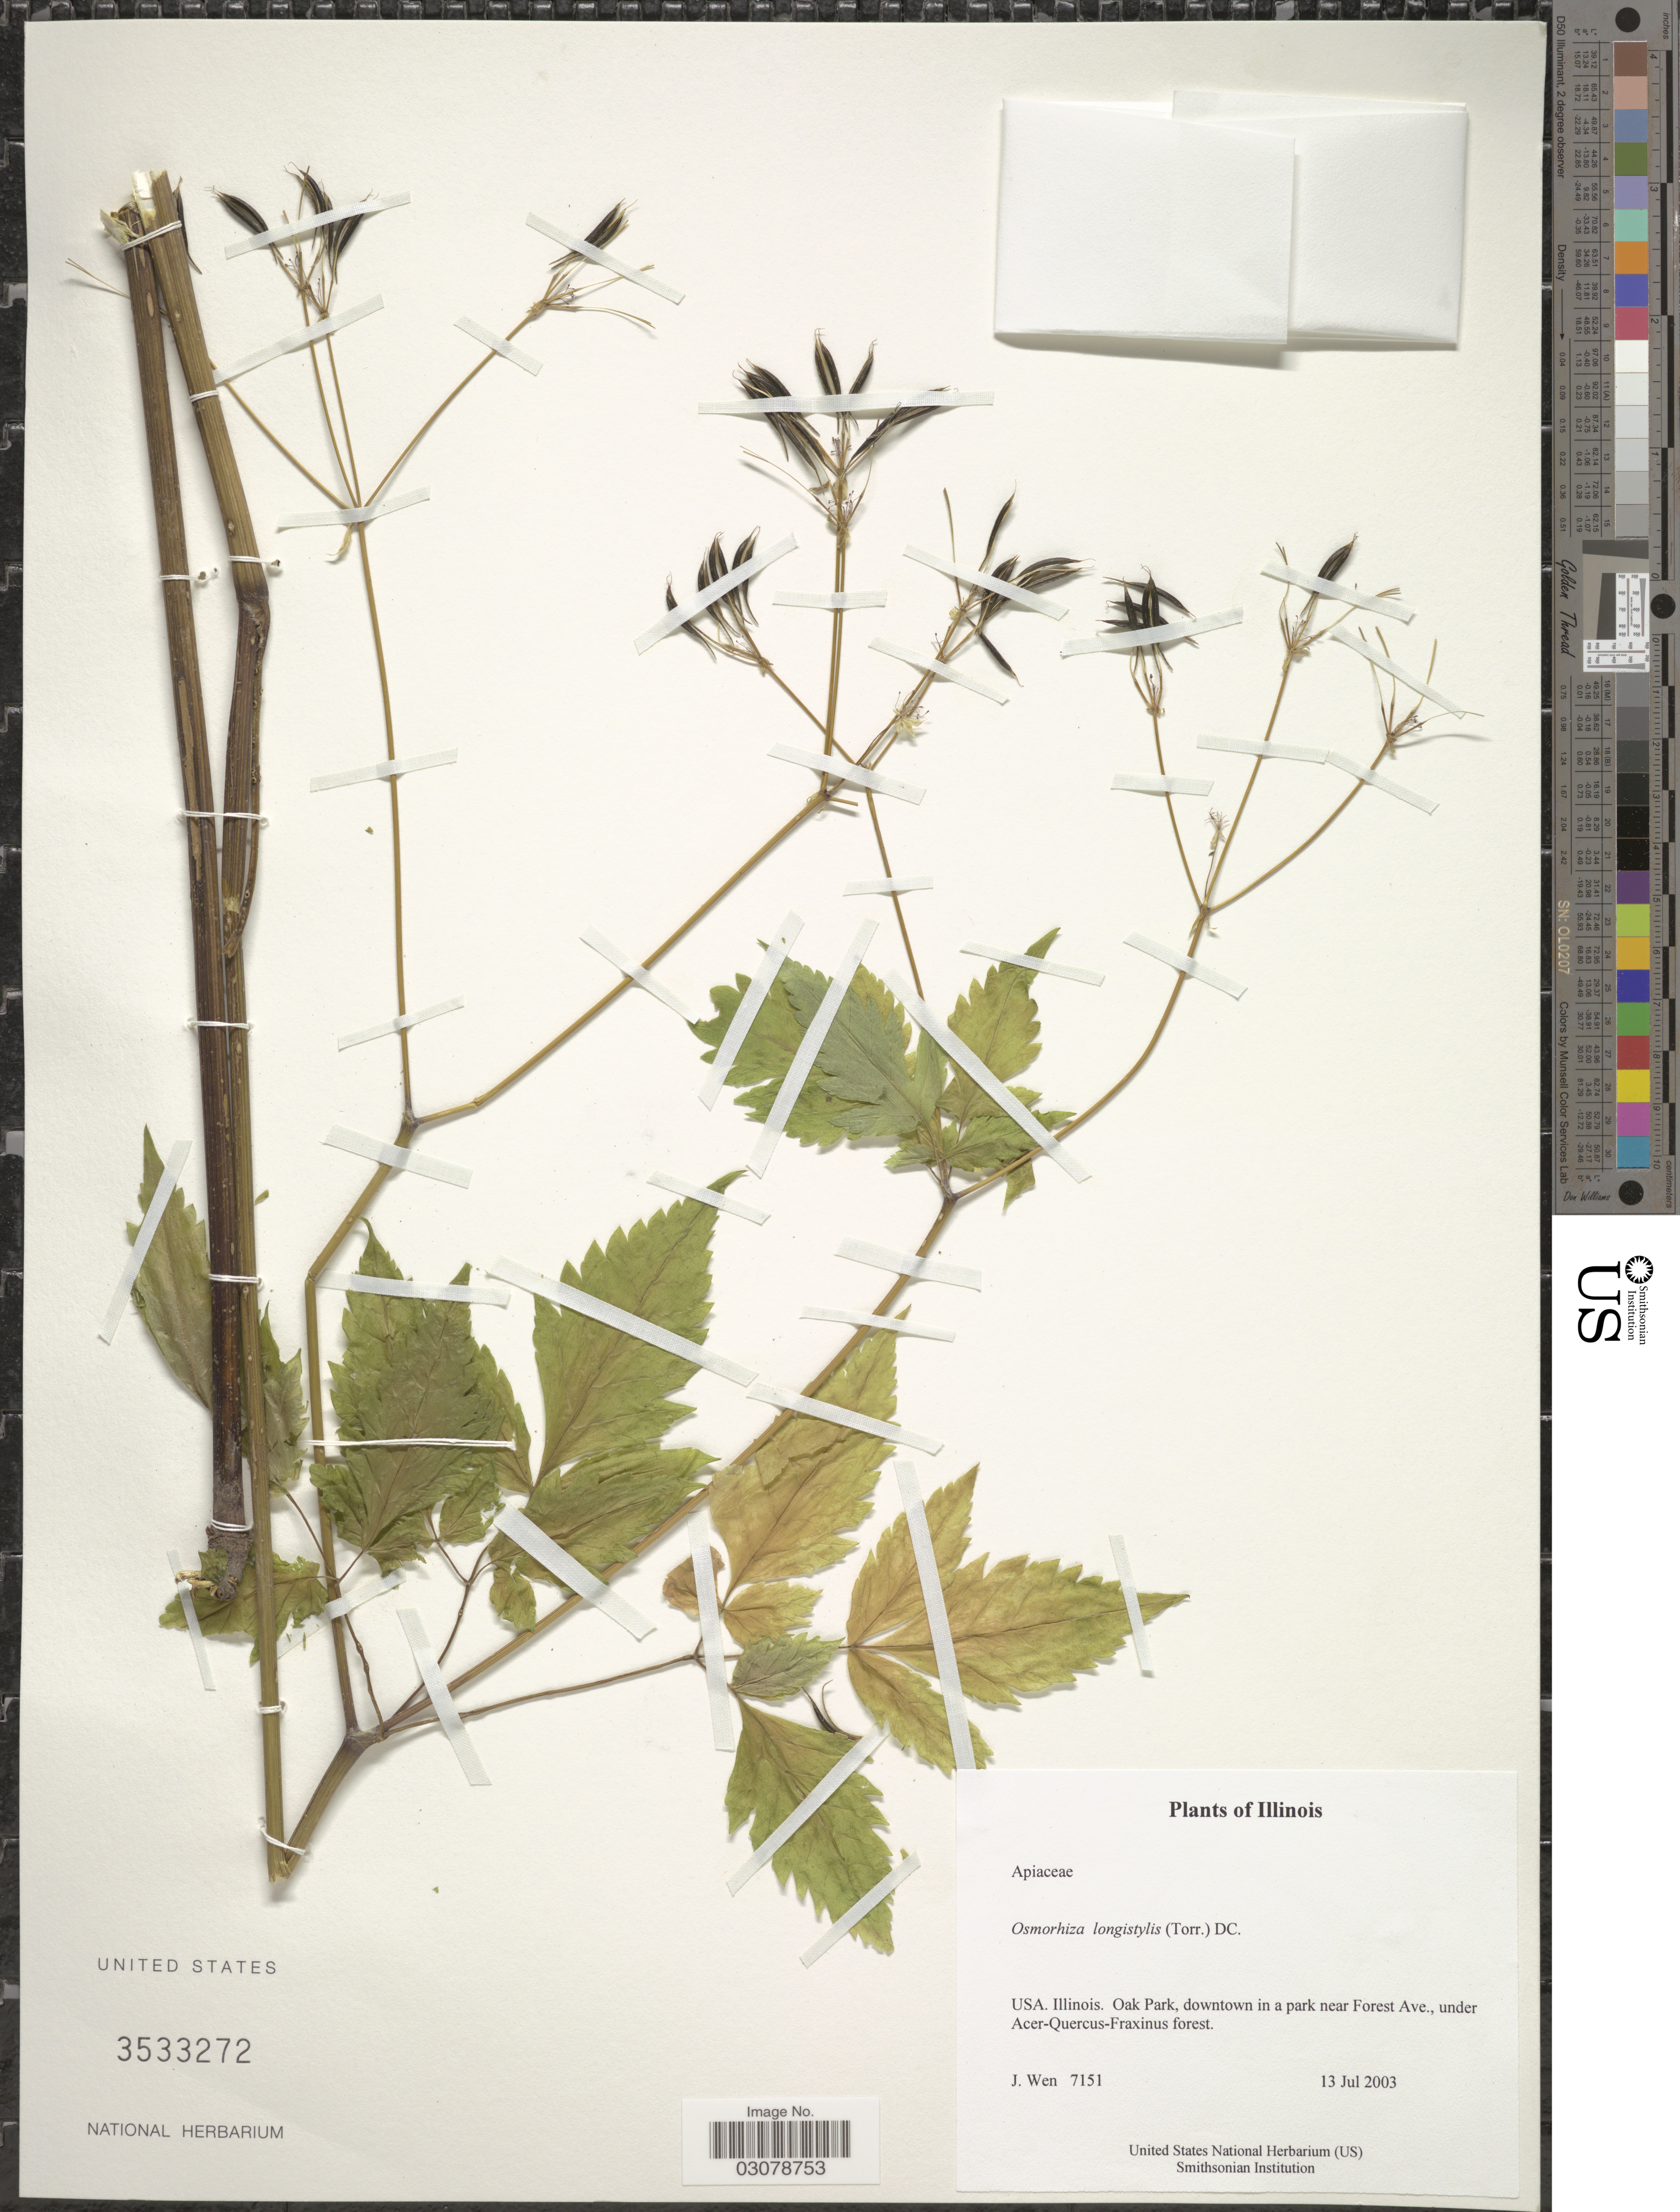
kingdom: Plantae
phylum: Tracheophyta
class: Magnoliopsida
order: Apiales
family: Apiaceae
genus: Osmorhiza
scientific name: Osmorhiza longistylis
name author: (Torr.) DC.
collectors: J. Wen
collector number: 7151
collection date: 2003-07-13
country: United States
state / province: Illinois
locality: Oak Park, downtown in a park near Forest Ave.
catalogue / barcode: US 3533272